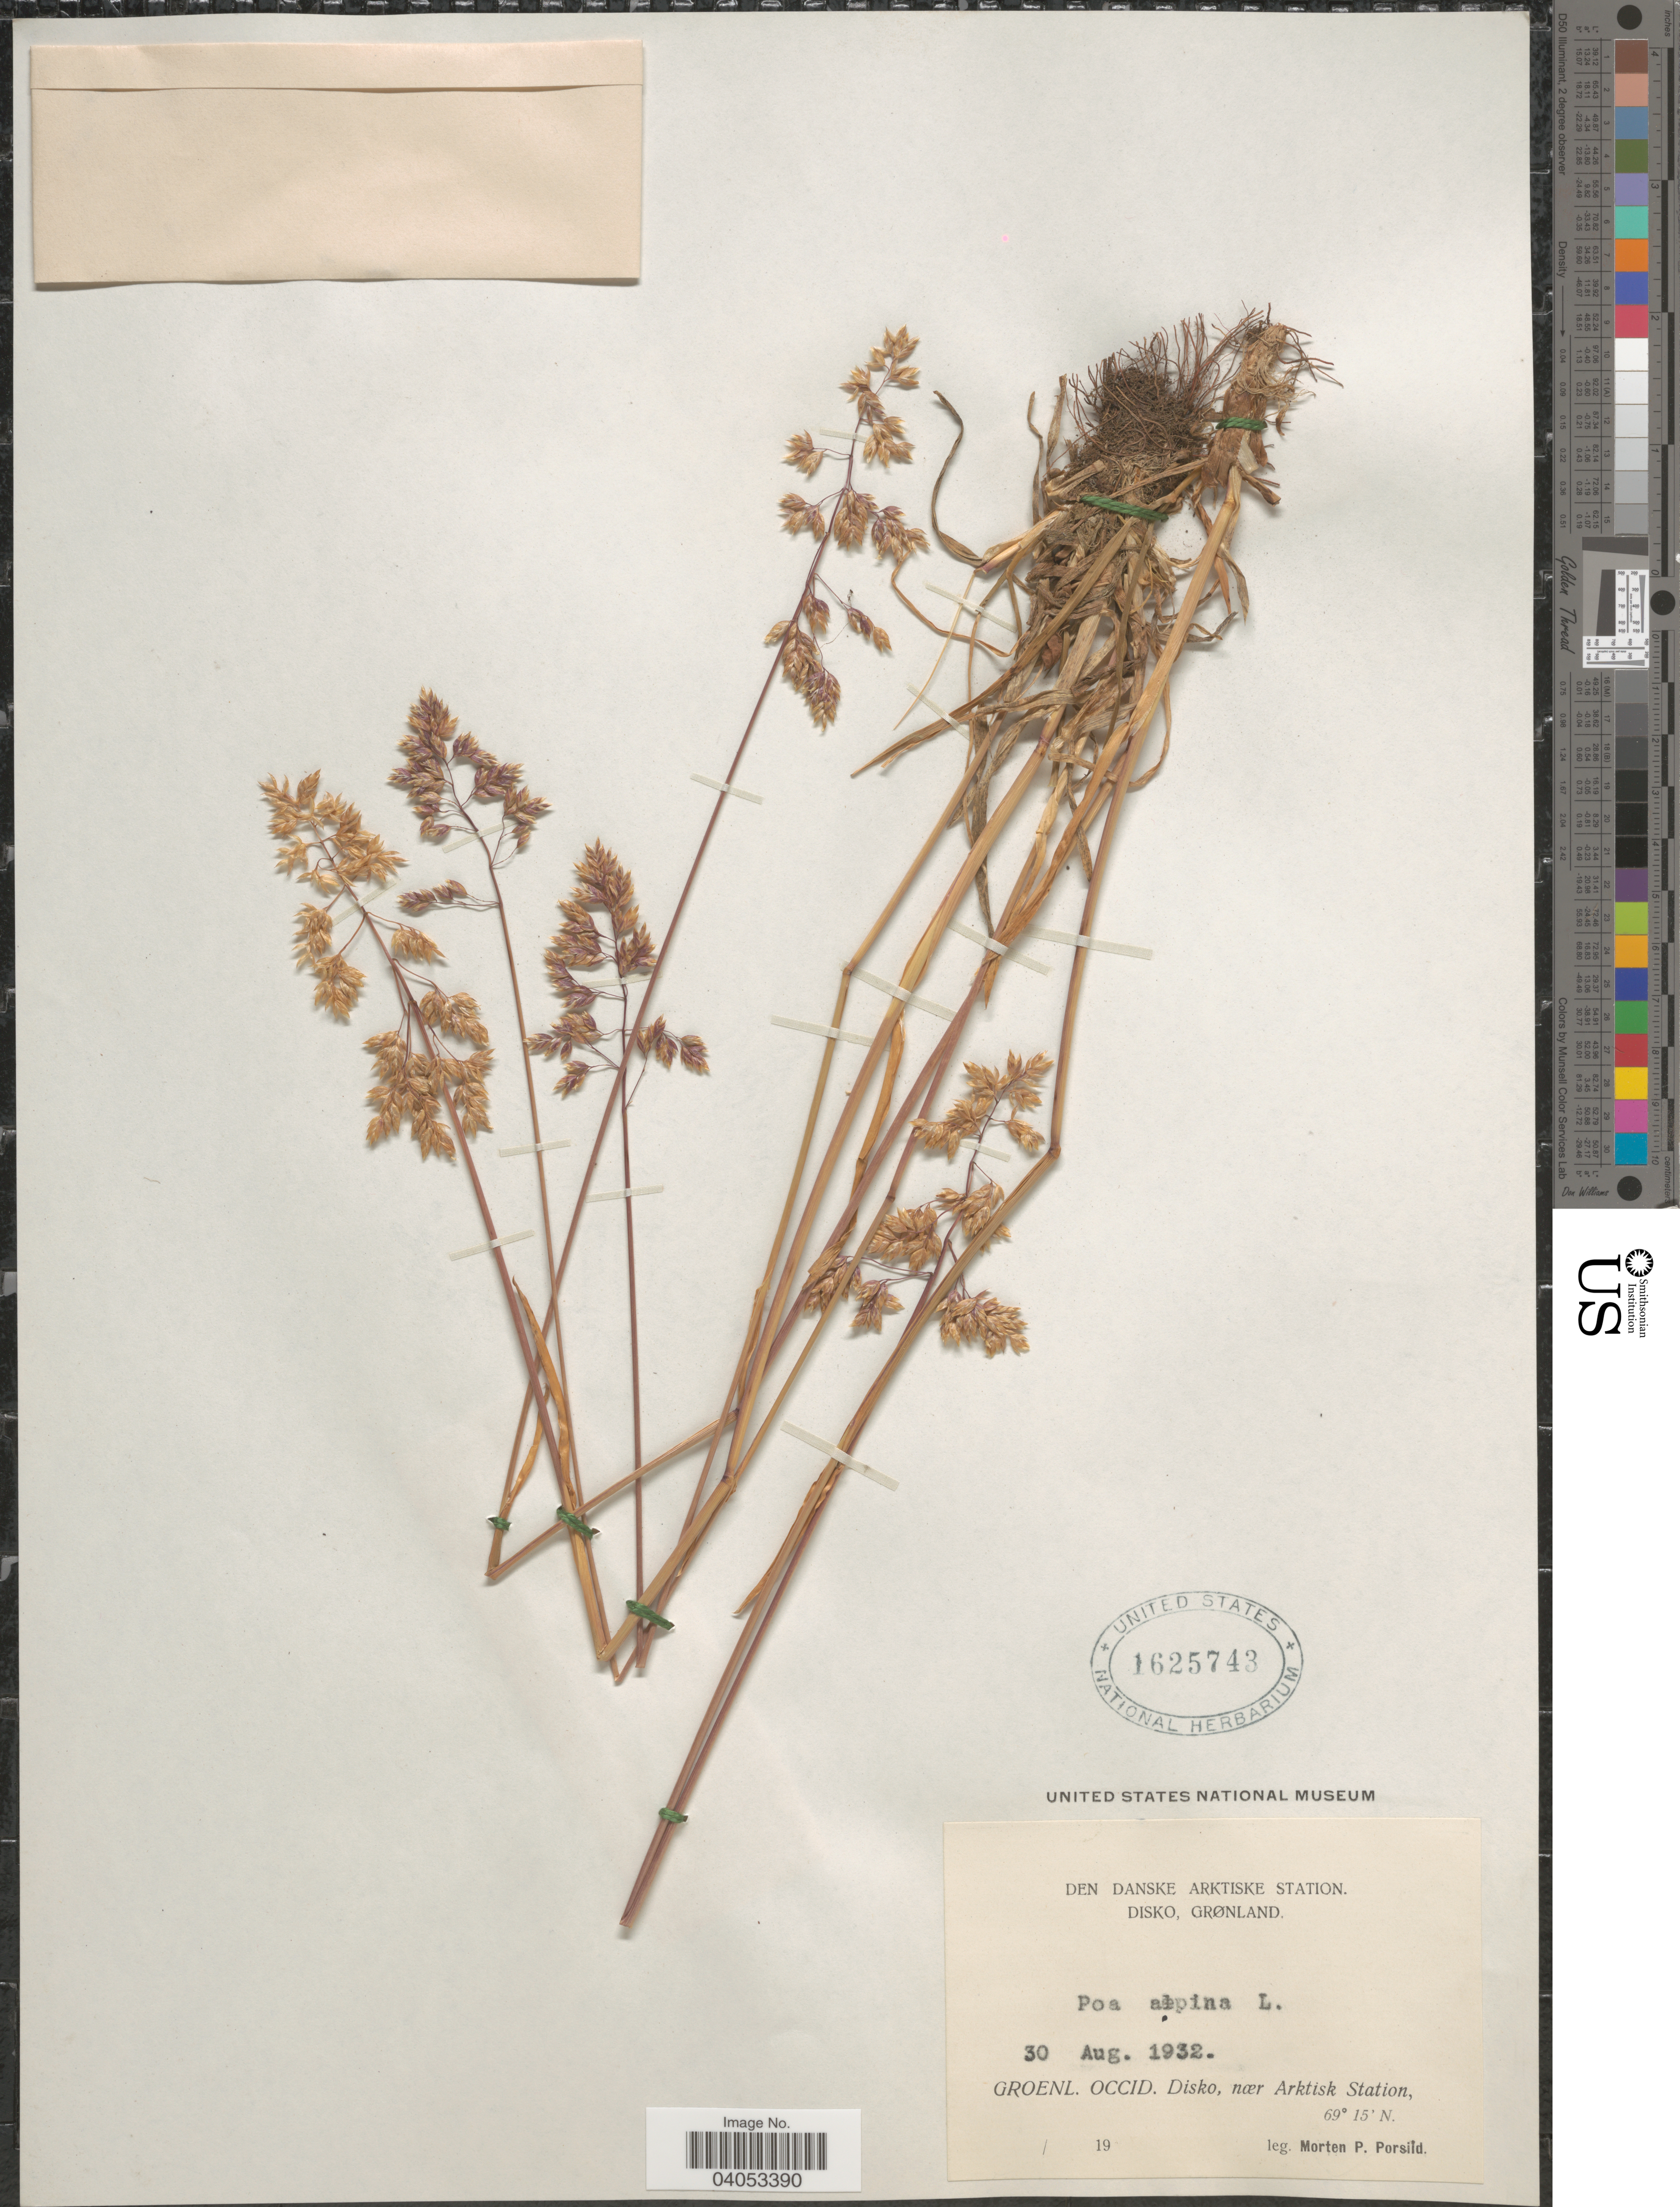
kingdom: Plantae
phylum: Tracheophyta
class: Liliopsida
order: Poales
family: Poaceae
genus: Poa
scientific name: Poa alpina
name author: L.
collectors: M. P. Porsild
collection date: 1932-08-30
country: Greenland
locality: Den Danske Arktiske Station. Disko, Grønland. Groenl. Occid. Disko, near Arktisk Station.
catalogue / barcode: US 1625743